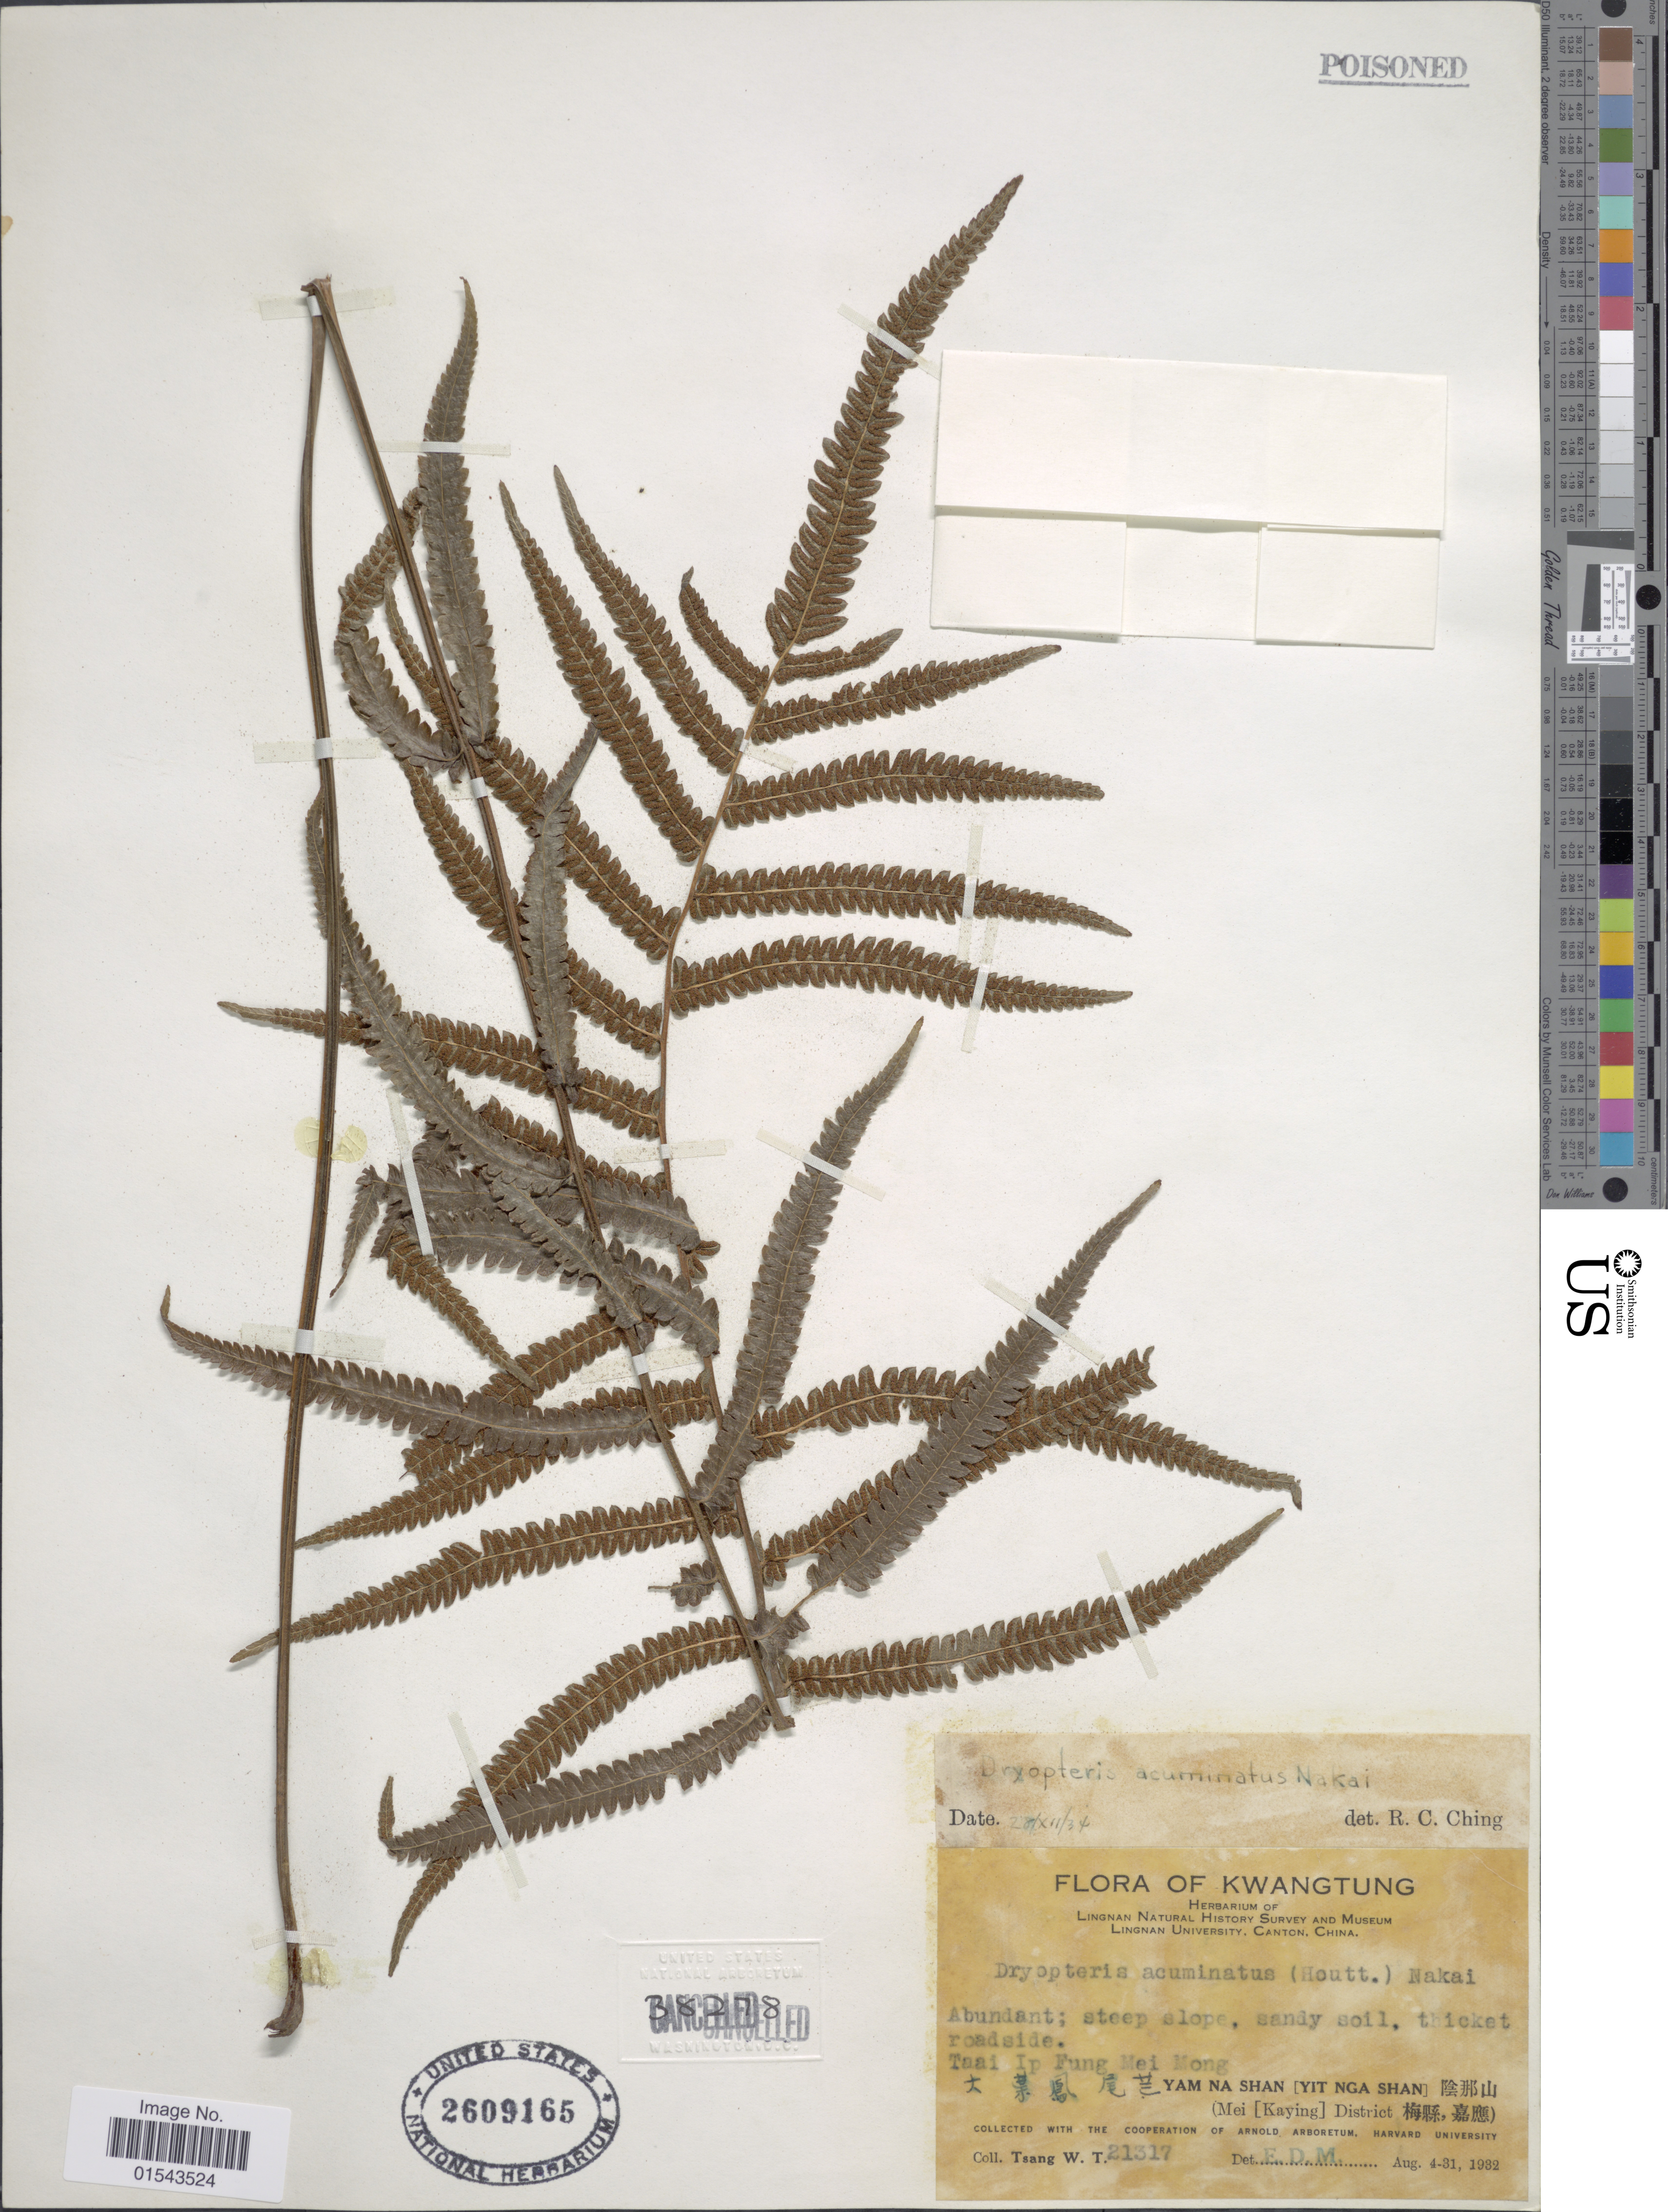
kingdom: Plantae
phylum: Tracheophyta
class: Polypodiopsida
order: Polypodiales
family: Thelypteridaceae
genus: Christella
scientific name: Christella acuminata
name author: (Houtt.) H. Lév.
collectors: W. T. Tsang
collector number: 21317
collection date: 1932-08-04/1932-08-31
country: China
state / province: Guangdong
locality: Kwangtung. Yam Na Shan (Yit Nga Shan) (Mei (Kaying) District. Taai Ip Fung Mei Mong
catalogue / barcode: US 2609165